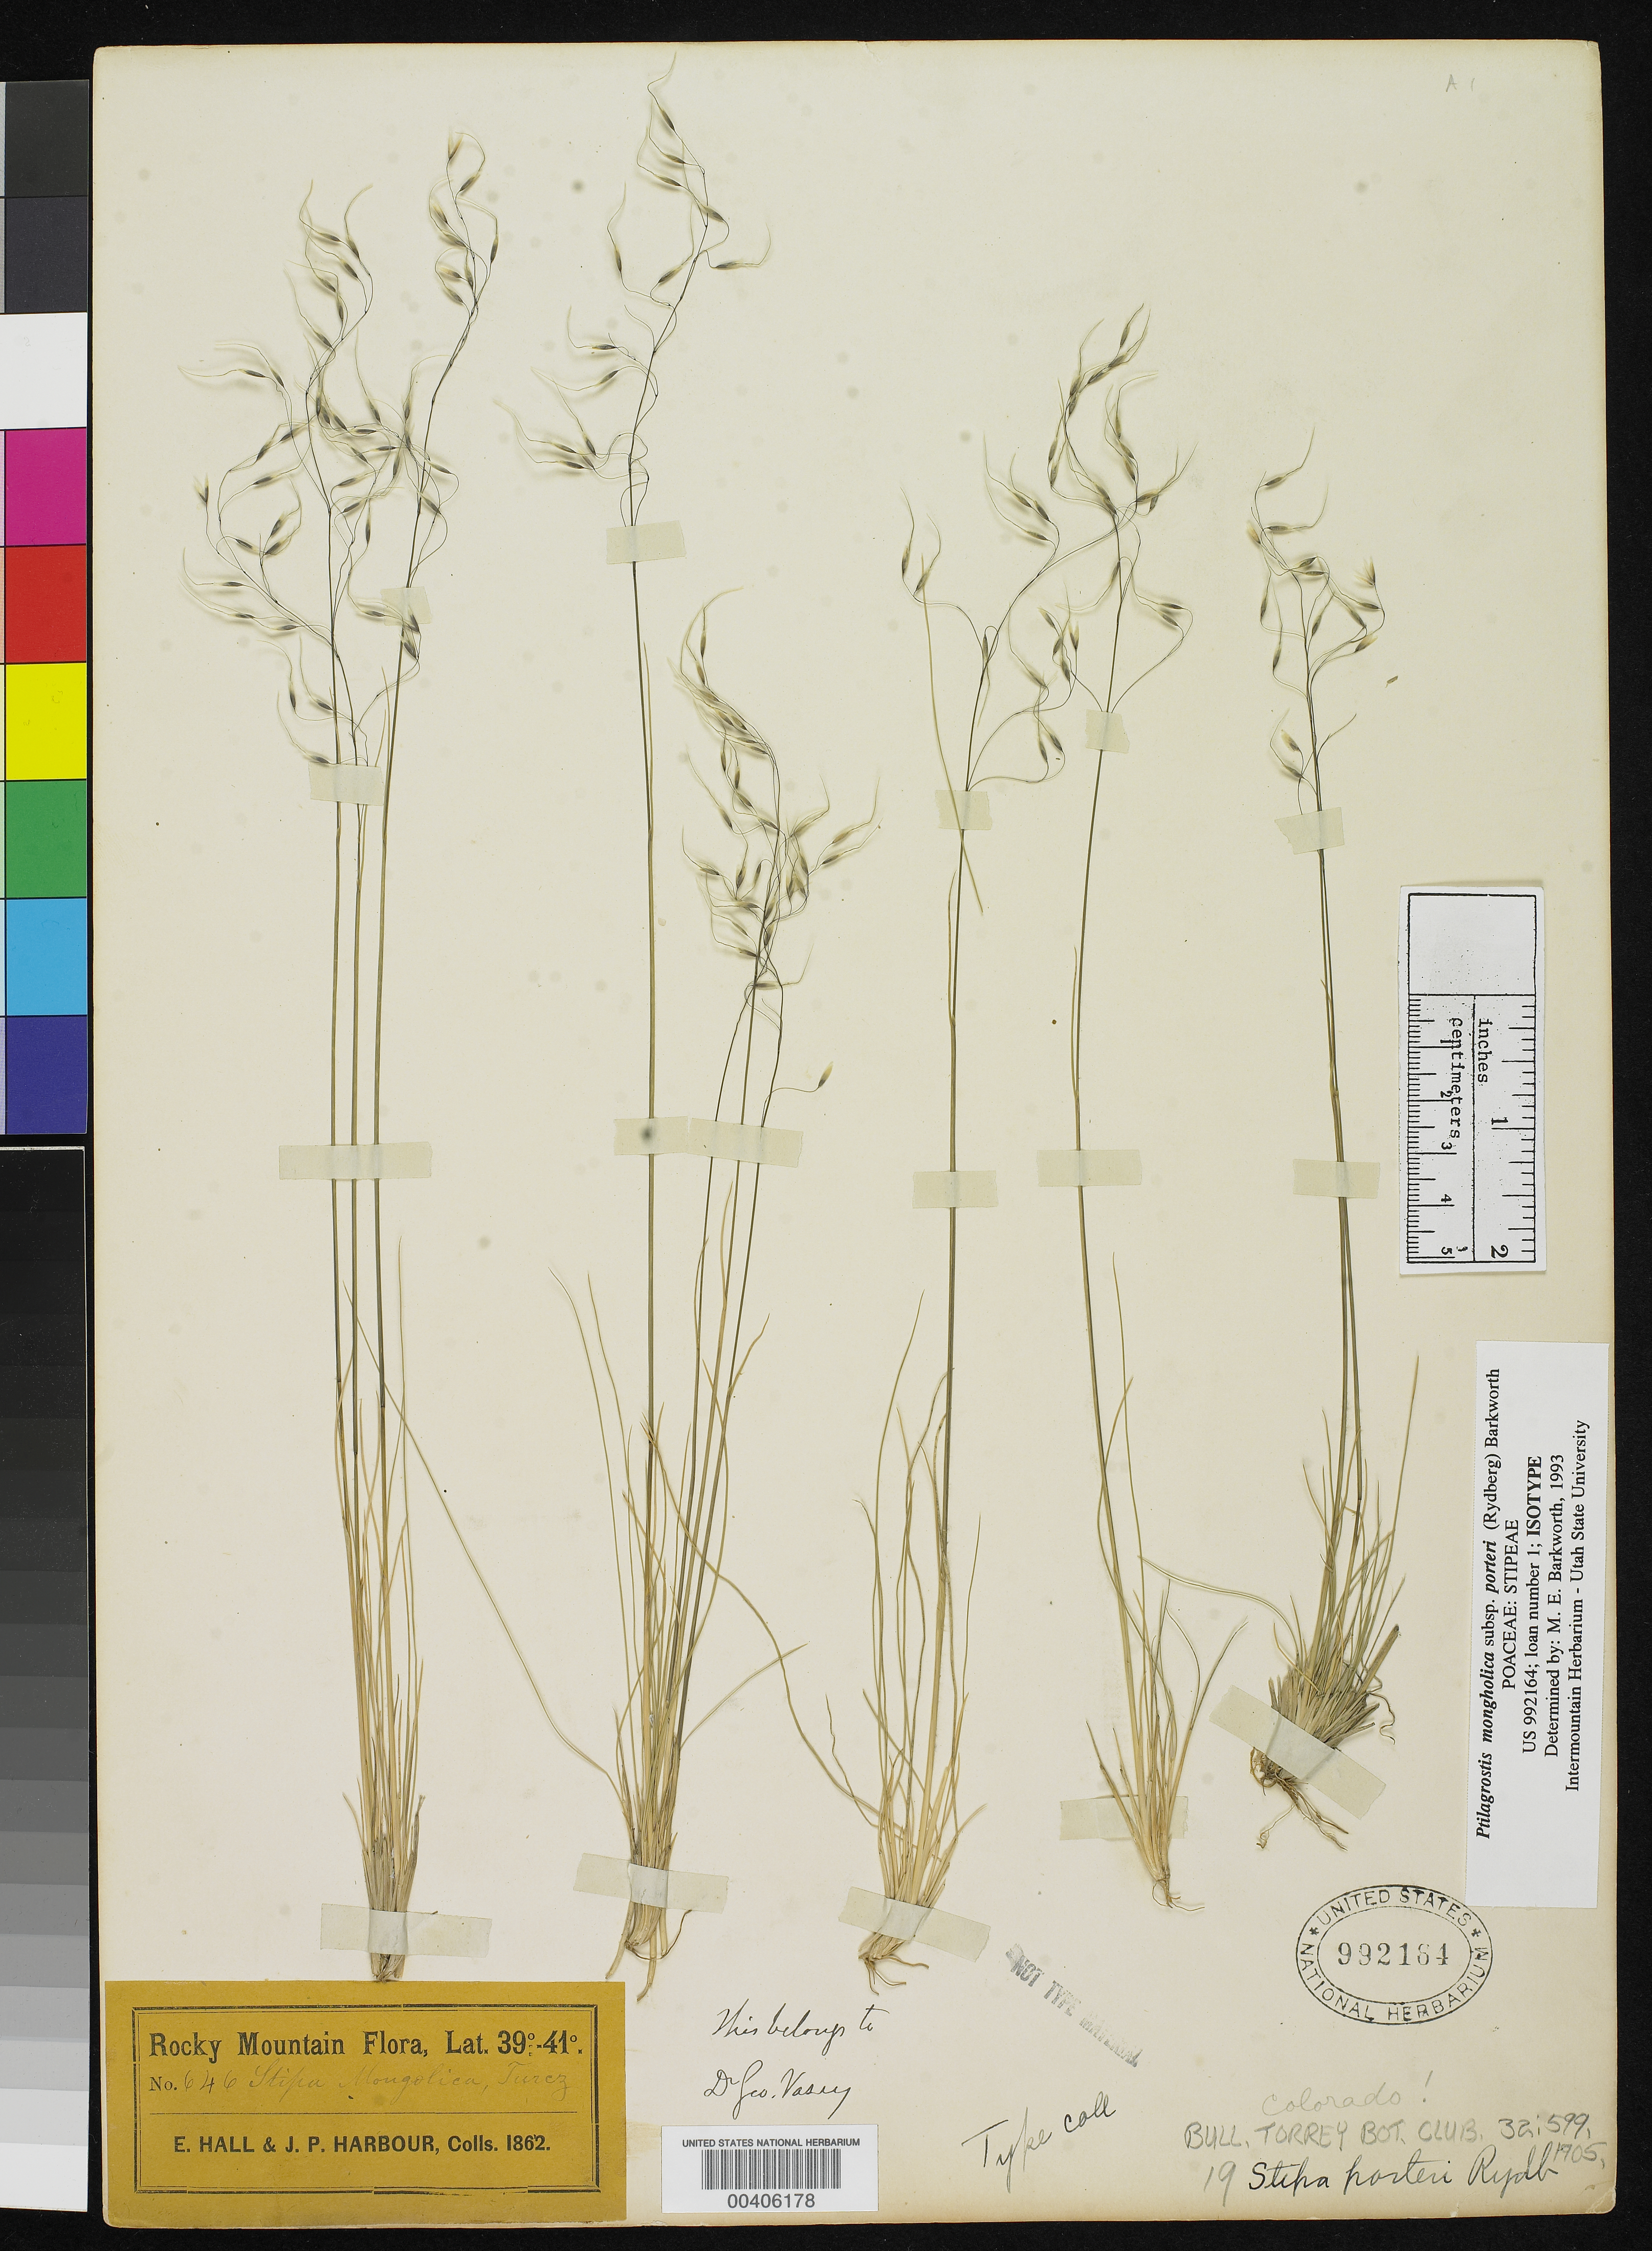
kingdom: Plantae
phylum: Tracheophyta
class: Liliopsida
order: Poales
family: Poaceae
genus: Stipa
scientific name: Stipa porteri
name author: Rydb.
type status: Isolectotype; Type Collection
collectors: E. Hall & J. Harbour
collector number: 646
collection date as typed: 1862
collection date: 1862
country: United States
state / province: Colorado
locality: Rocky Mtns. Flora, Lat. 39-41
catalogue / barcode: US 992164